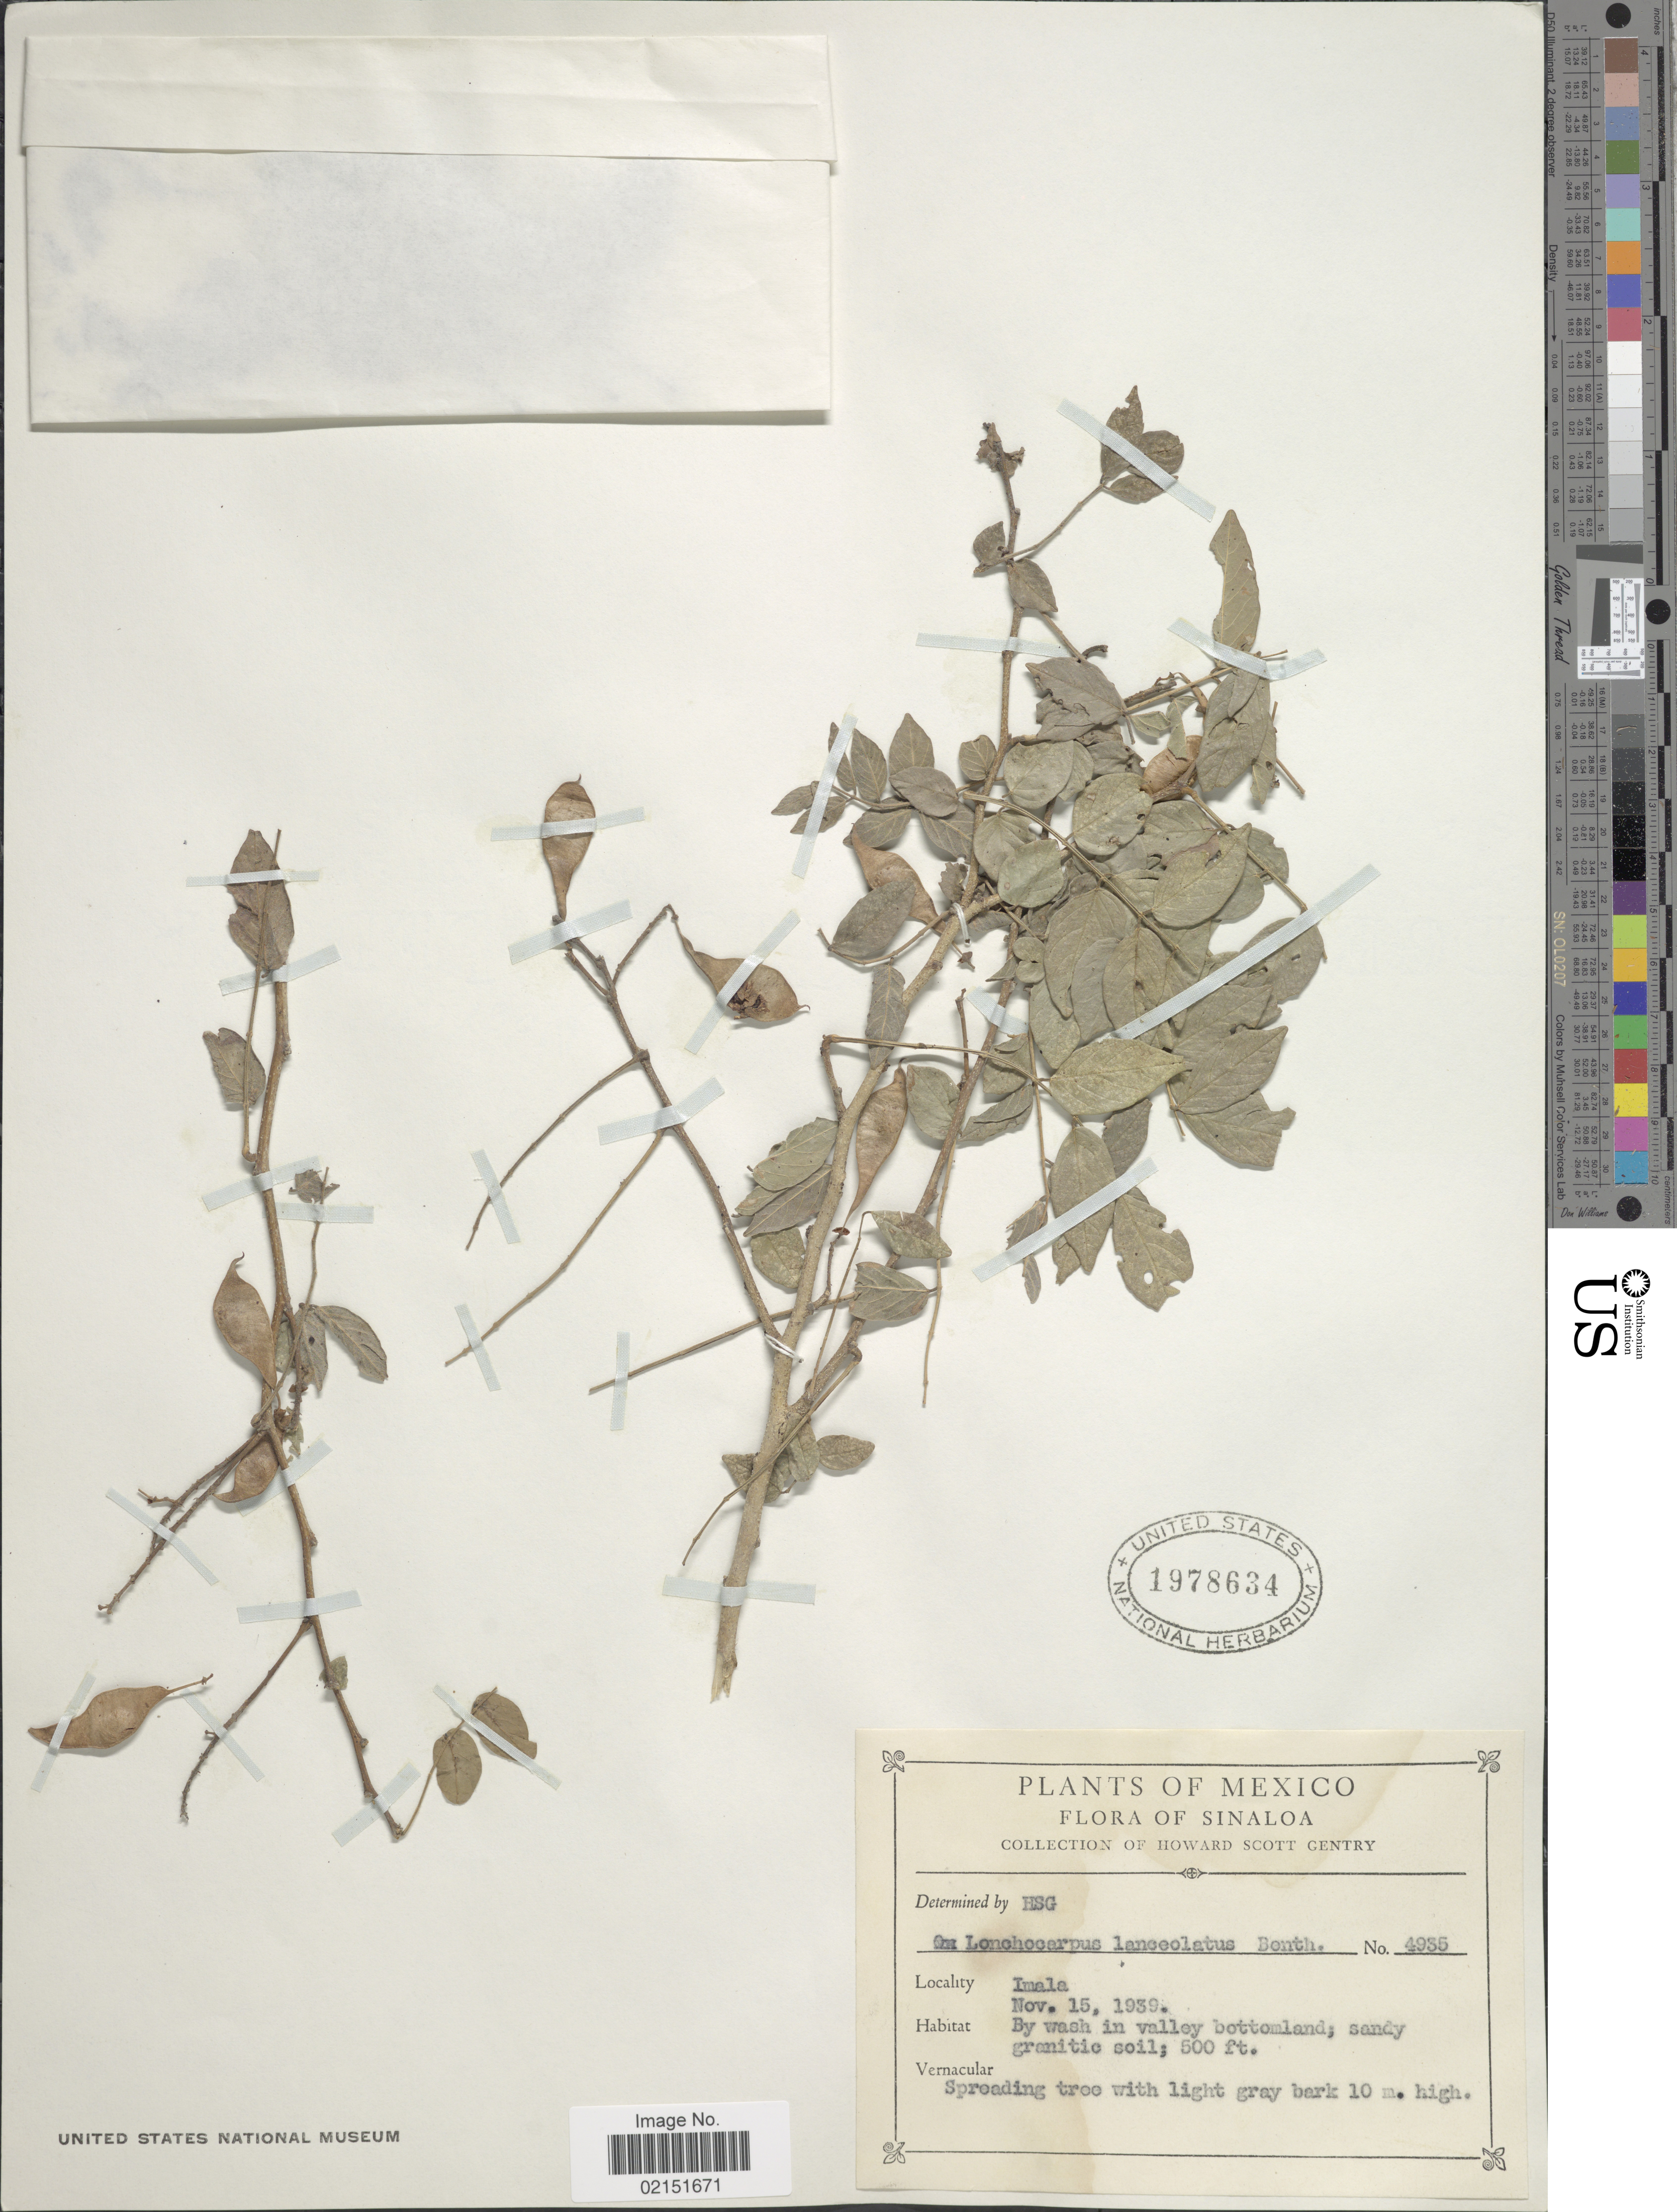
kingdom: Plantae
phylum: Tracheophyta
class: Magnoliopsida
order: Fabales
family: Fabaceae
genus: Lonchocarpus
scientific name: Lonchocarpus lanceolatus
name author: Benth.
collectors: H. S. Gentry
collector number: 4935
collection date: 1939-11-15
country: Mexico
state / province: Sinaloa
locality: Imala, by wash in valley bottomland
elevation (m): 152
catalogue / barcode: US 1978634